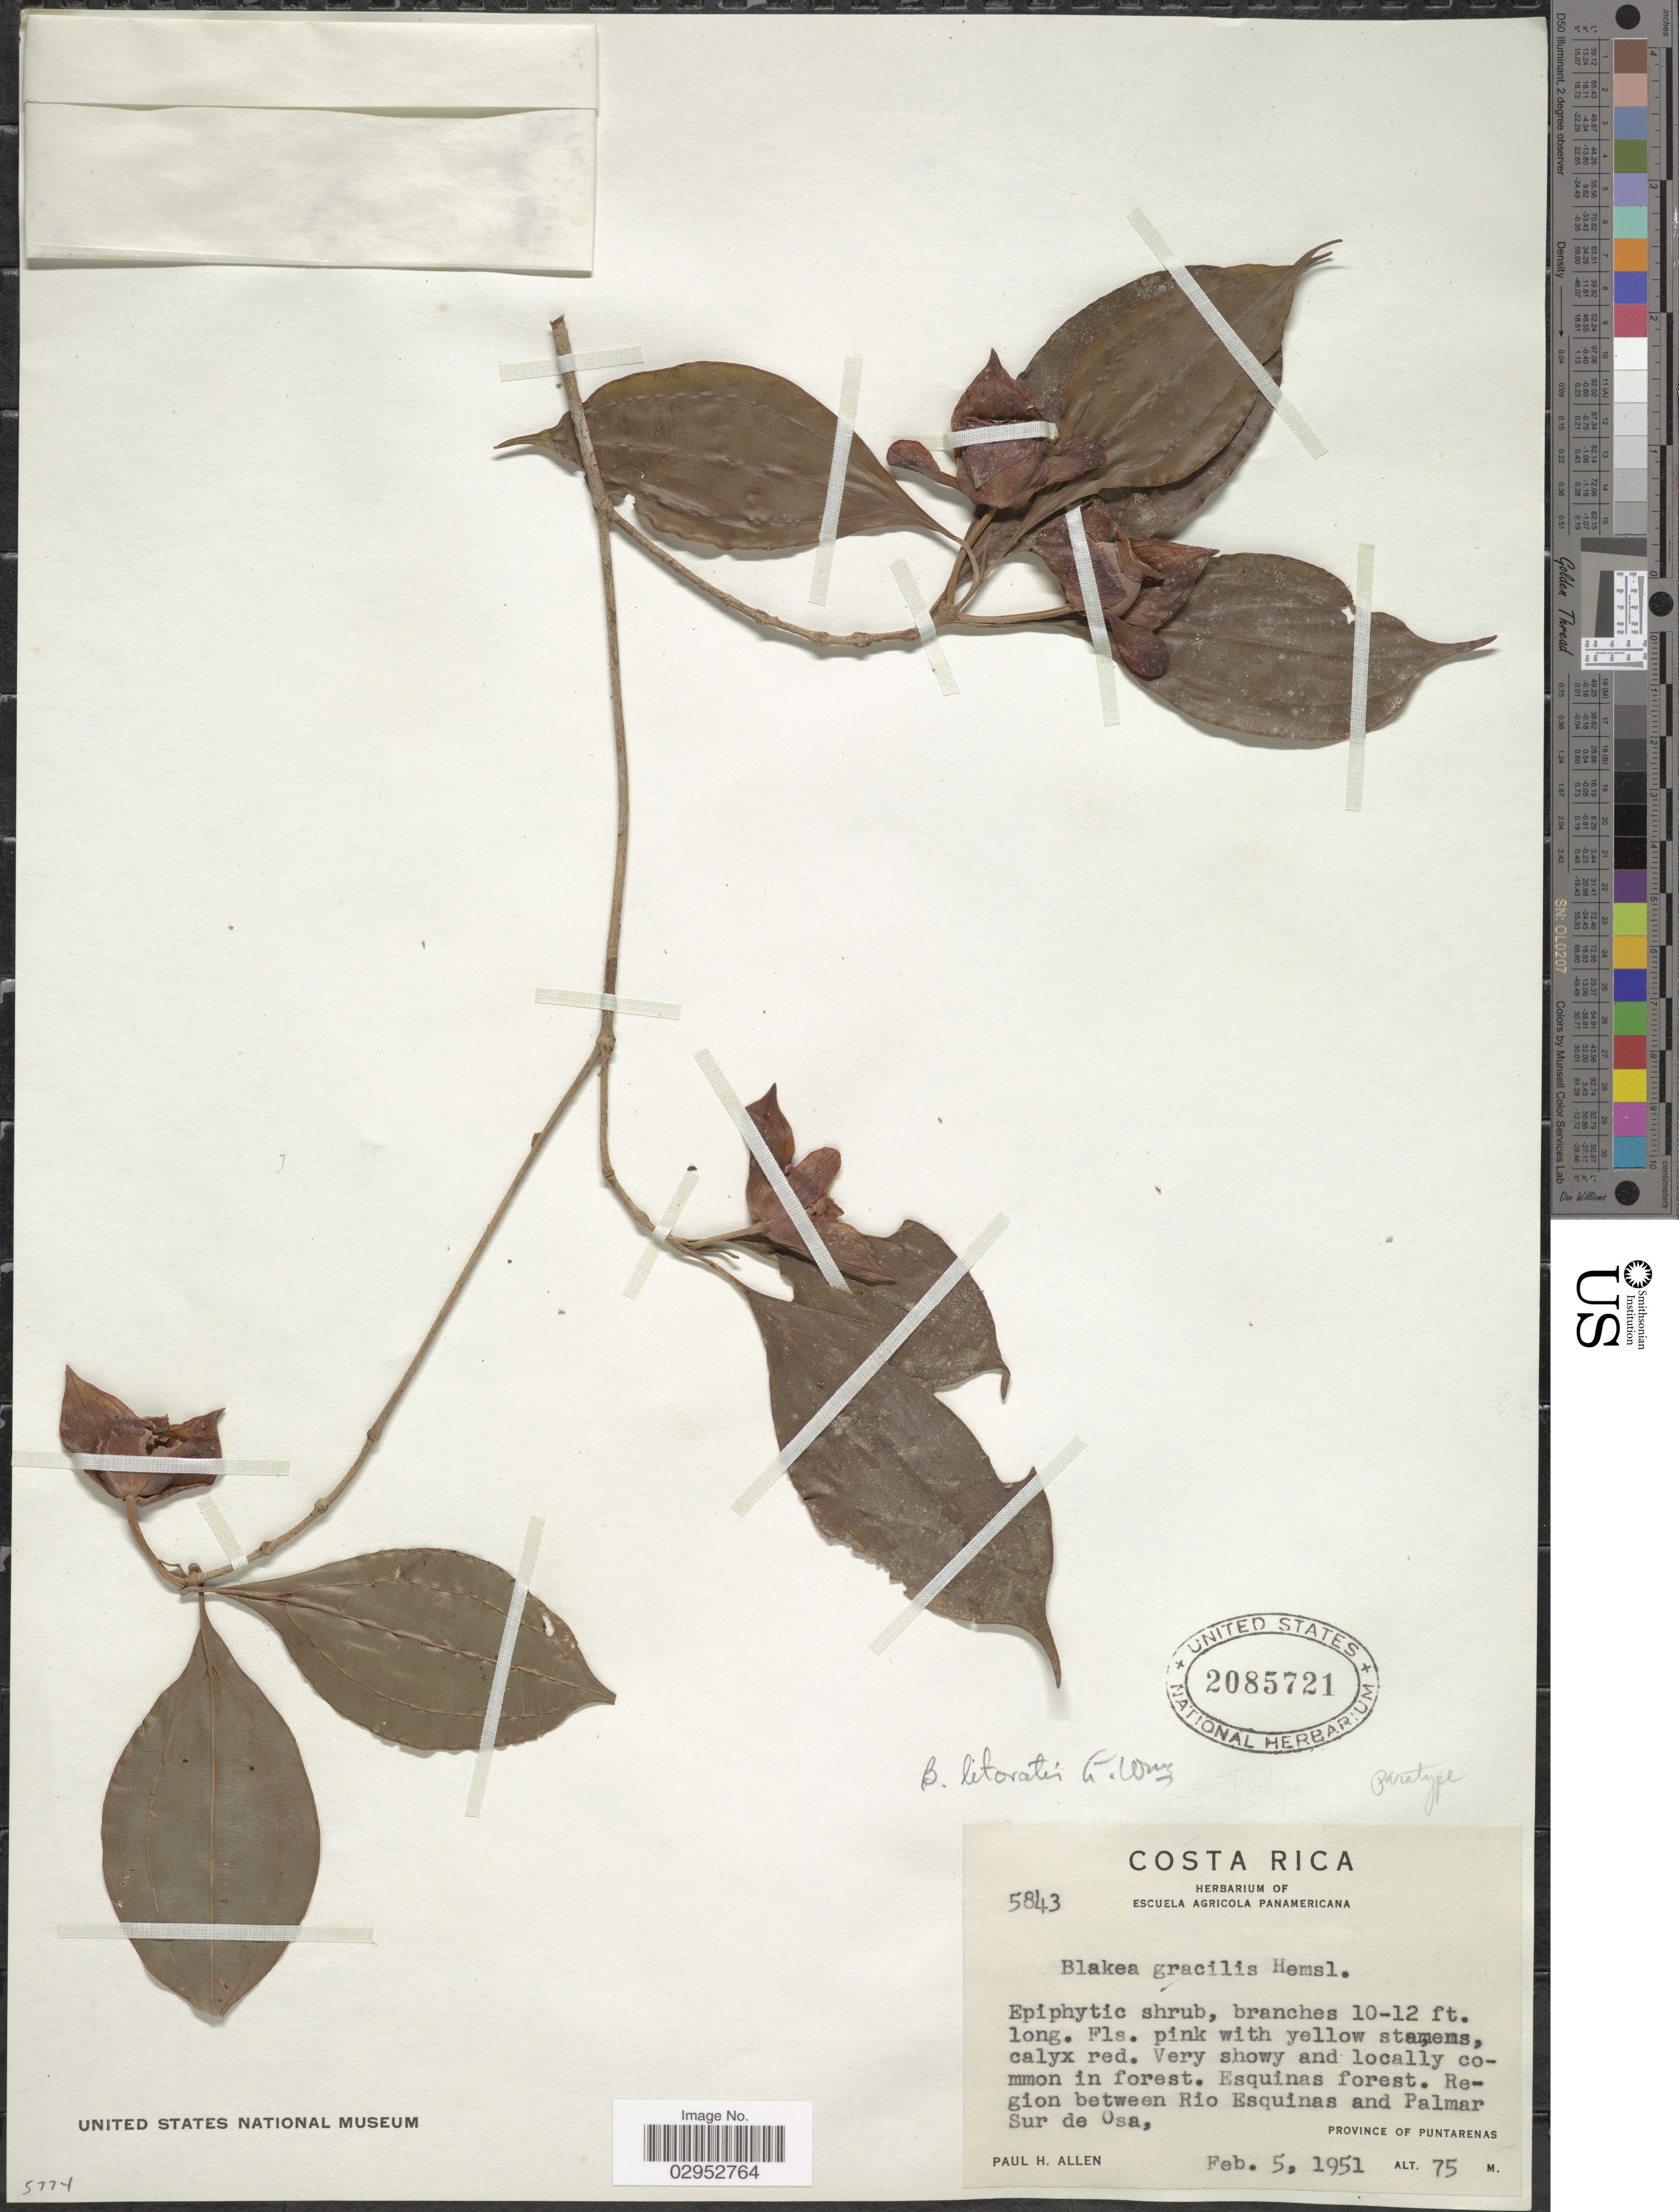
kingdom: Plantae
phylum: Tracheophyta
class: Magnoliopsida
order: Myrtales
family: Melastomataceae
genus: Blakea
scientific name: Blakea guatemalensis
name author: Donn. Sm.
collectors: P. H. Allen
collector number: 5843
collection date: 1951-02-05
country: Costa Rica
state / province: Puntarenas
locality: Region between Rio Esquinas and Palmar Sur de Osa, Province of Puntarenas.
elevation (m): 75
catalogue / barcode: US 2085721